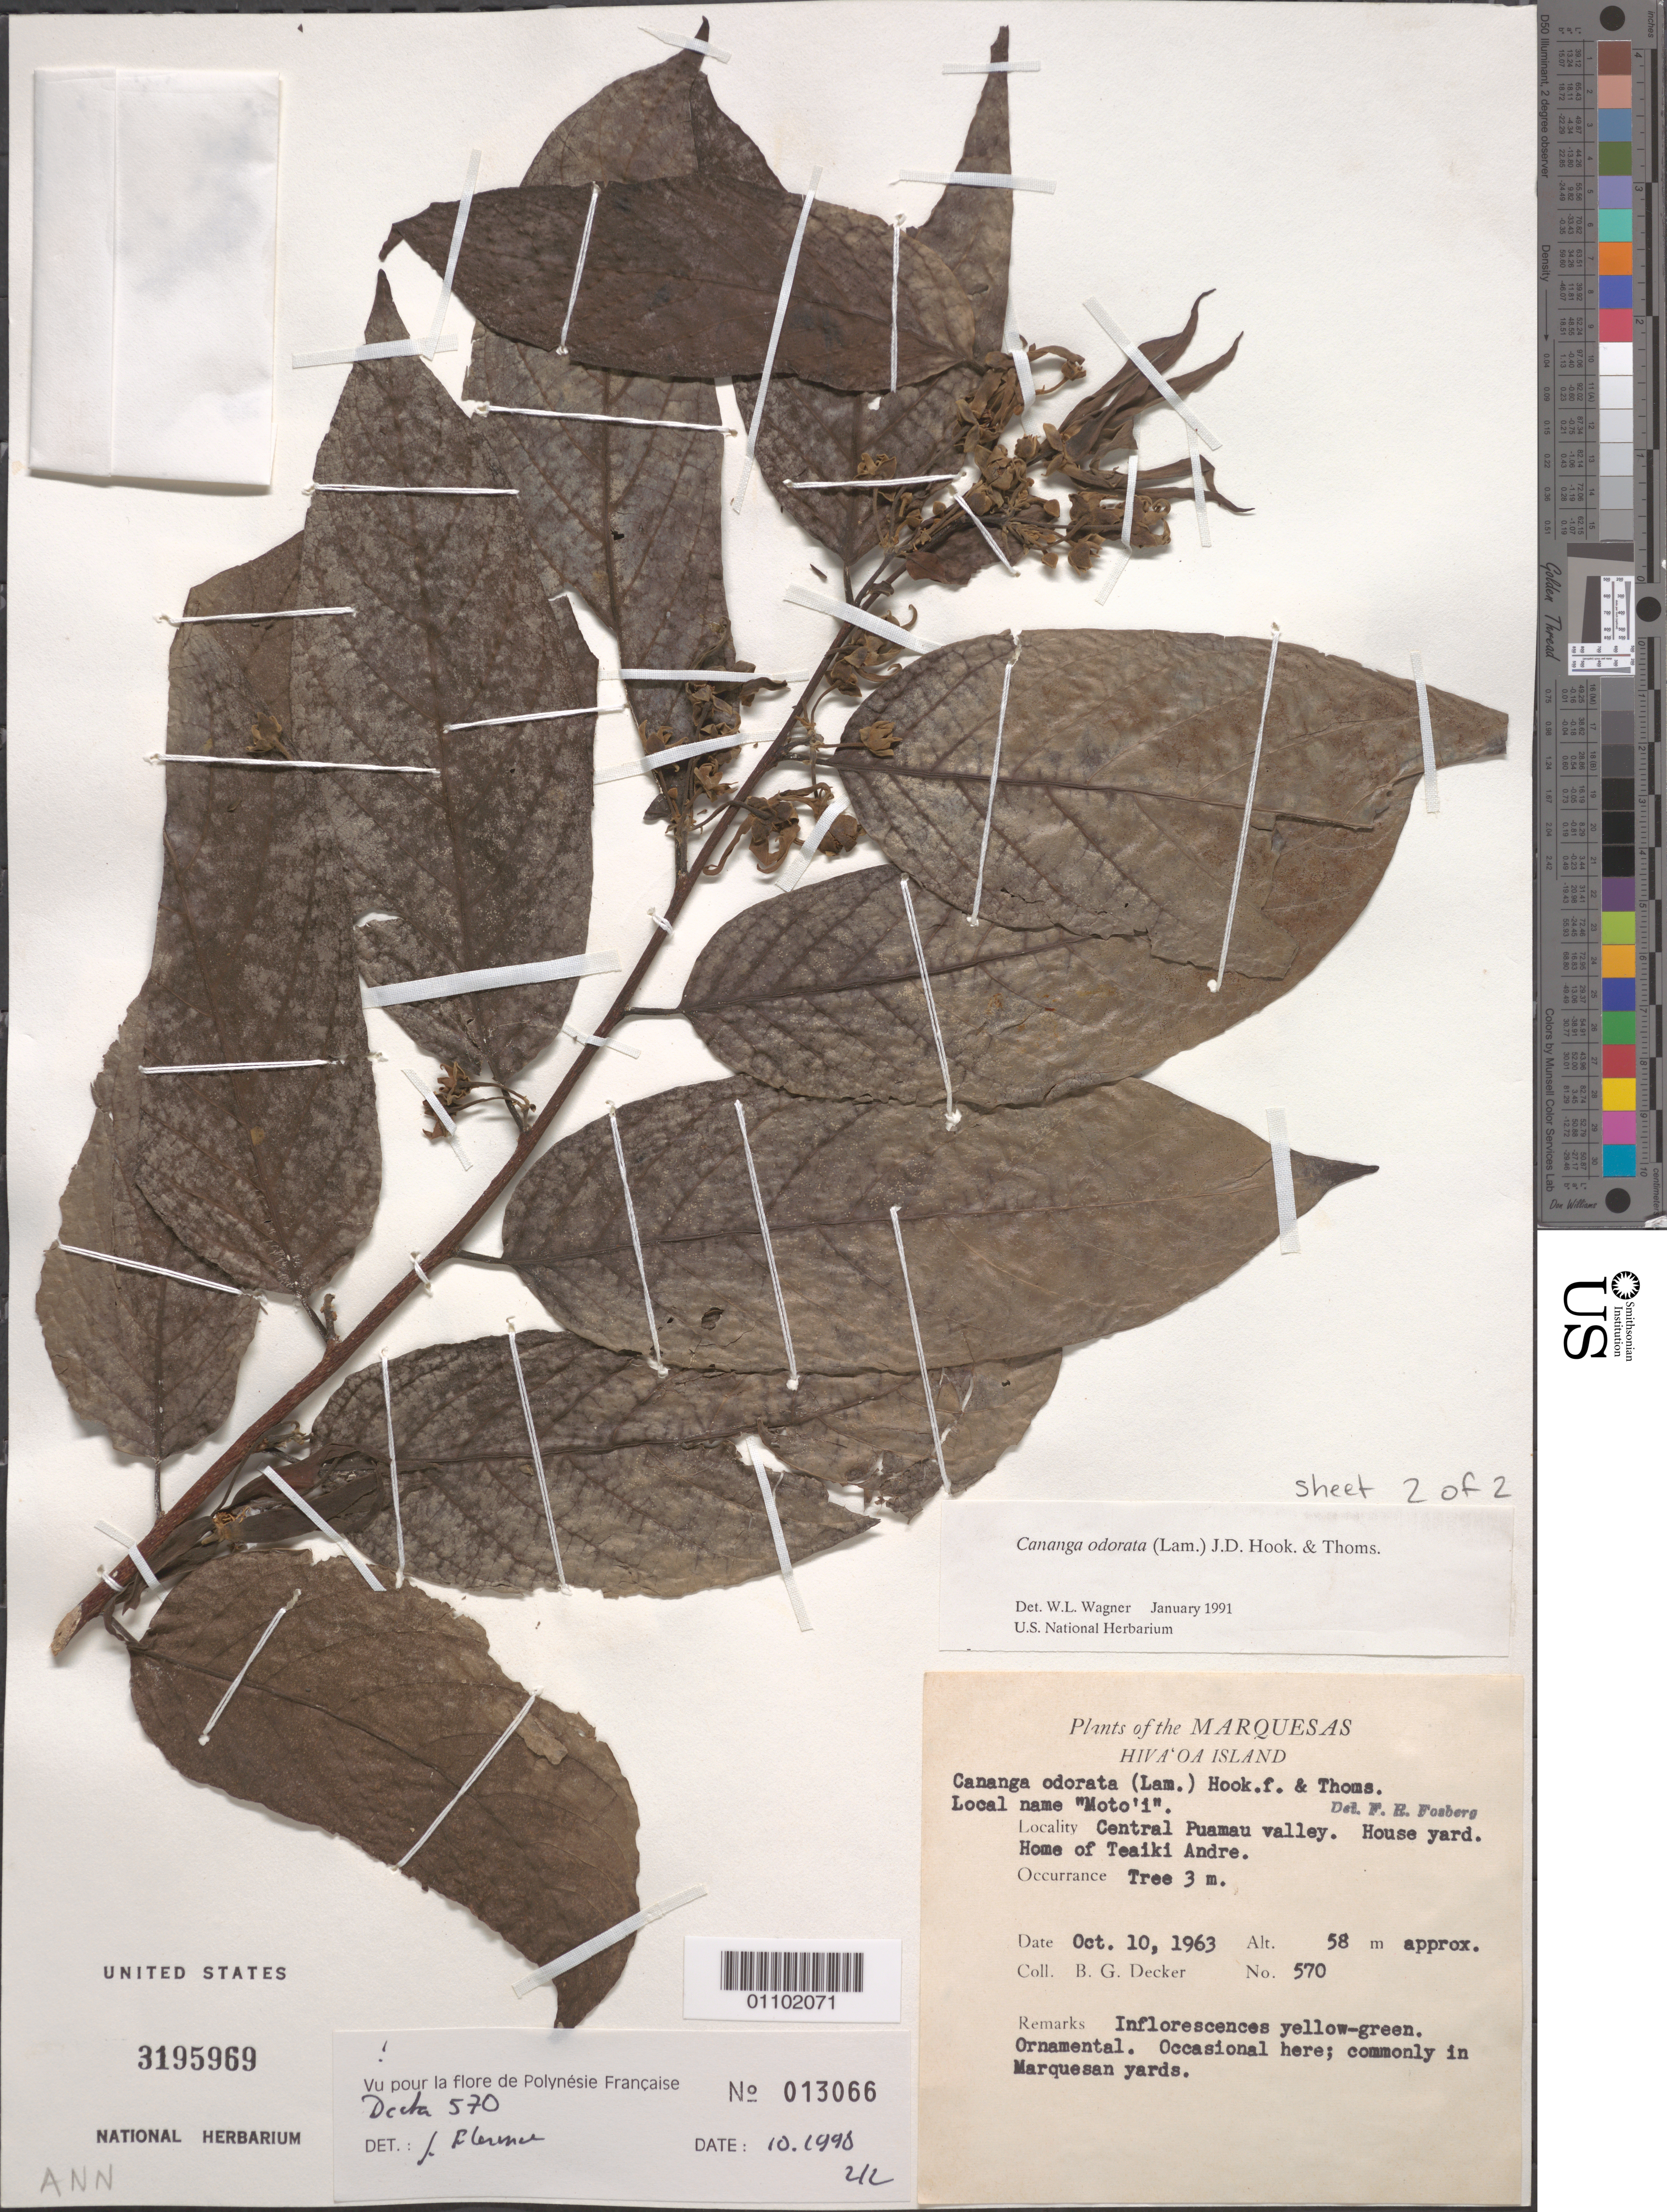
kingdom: Plantae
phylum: Tracheophyta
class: Magnoliopsida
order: Magnoliales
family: Annonaceae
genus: Cananga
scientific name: Cananga odorata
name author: (Lam.) Hook. f. & Thomson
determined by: Wagner, W. L., (BOT), Smithsonian Institution - National Museum of Natural History (UNITED STATES)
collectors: B. G. Decker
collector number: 570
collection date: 1963-10-10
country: French Polynesia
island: Hiva Oa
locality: central Puamau Valley, house yard, home of Teaiki Andre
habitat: House yard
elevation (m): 58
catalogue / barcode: US 3195969